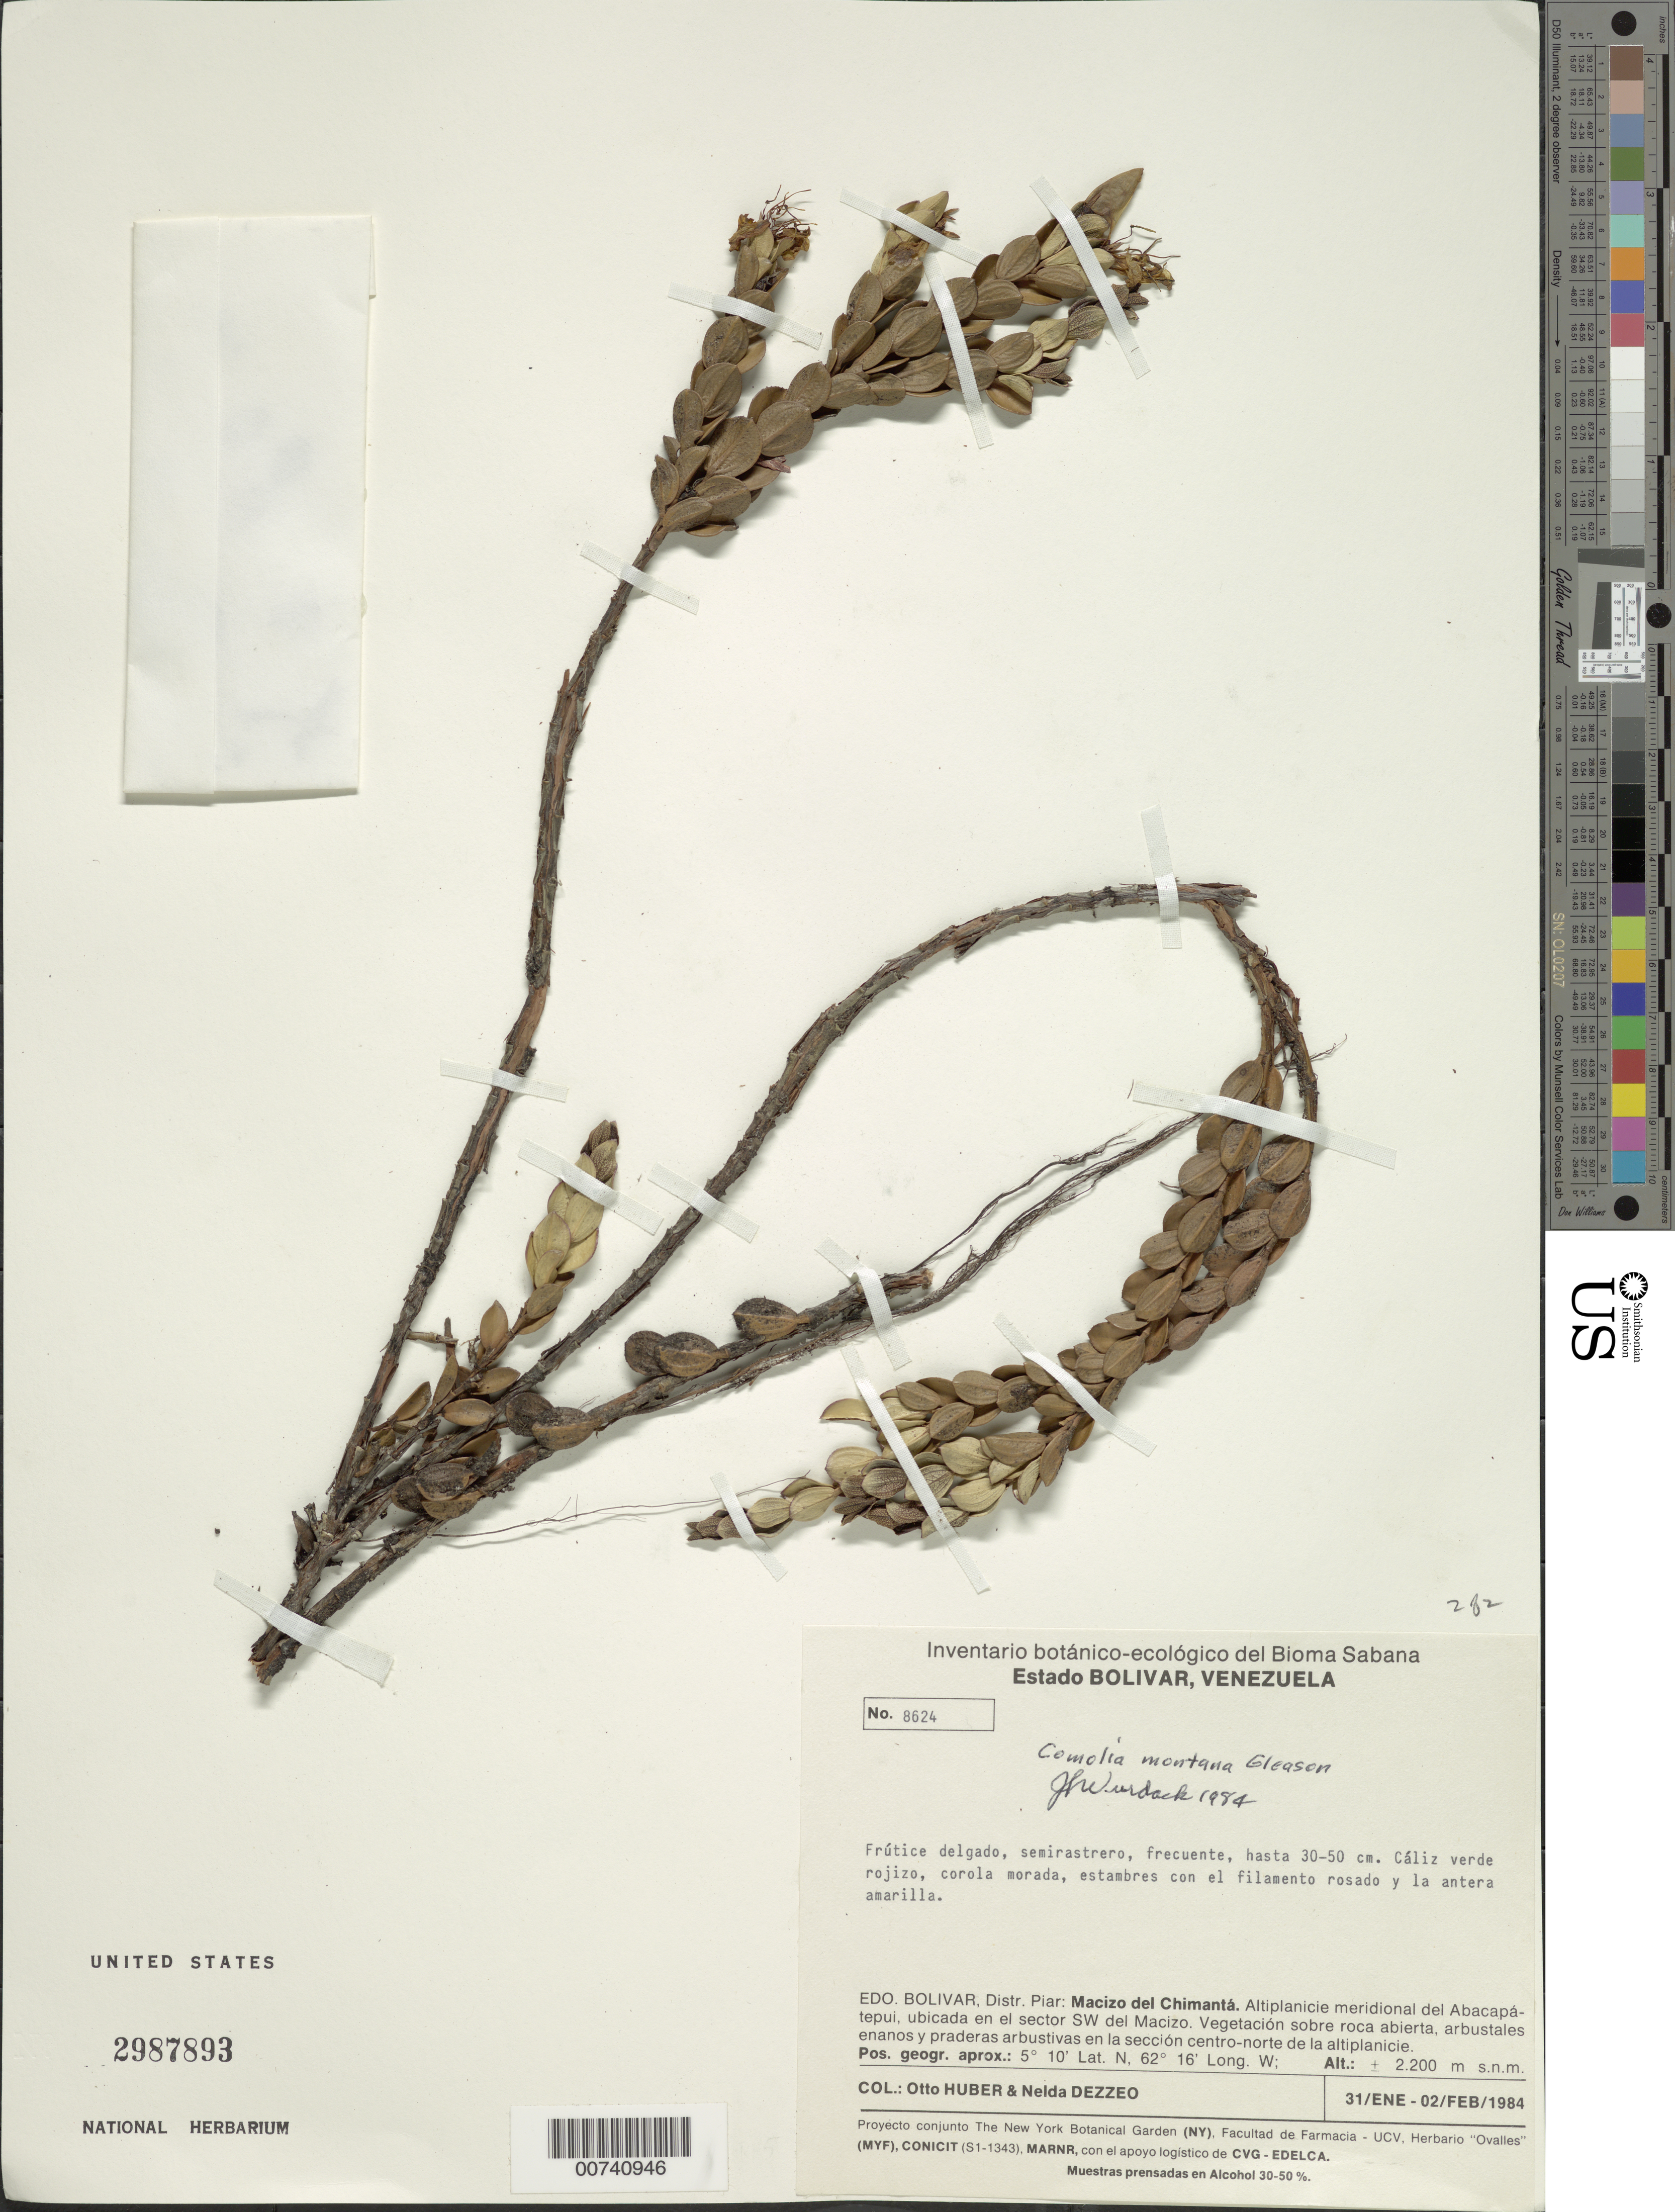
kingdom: Plantae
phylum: Tracheophyta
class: Magnoliopsida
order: Myrtales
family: Melastomataceae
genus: Comoliopsis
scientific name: Comoliopsis montana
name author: (Gleason) M.J. Rocha & P.J.F. Guim.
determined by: Nunes da Silva, Diego, (RB), Jardim Botanico do Rio de Janeiro - Herbario (BRAZIL)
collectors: O. Huber & N. Dezzeo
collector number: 8624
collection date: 1984-01-31/1984-02-02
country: Venezuela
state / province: Bolivar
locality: Distr. Piar: Macizo del Chimantá. Altiplanicie meridional del Abacapátepui, ubicada en el sector SW del Macizo.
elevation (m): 2200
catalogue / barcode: US 2987893